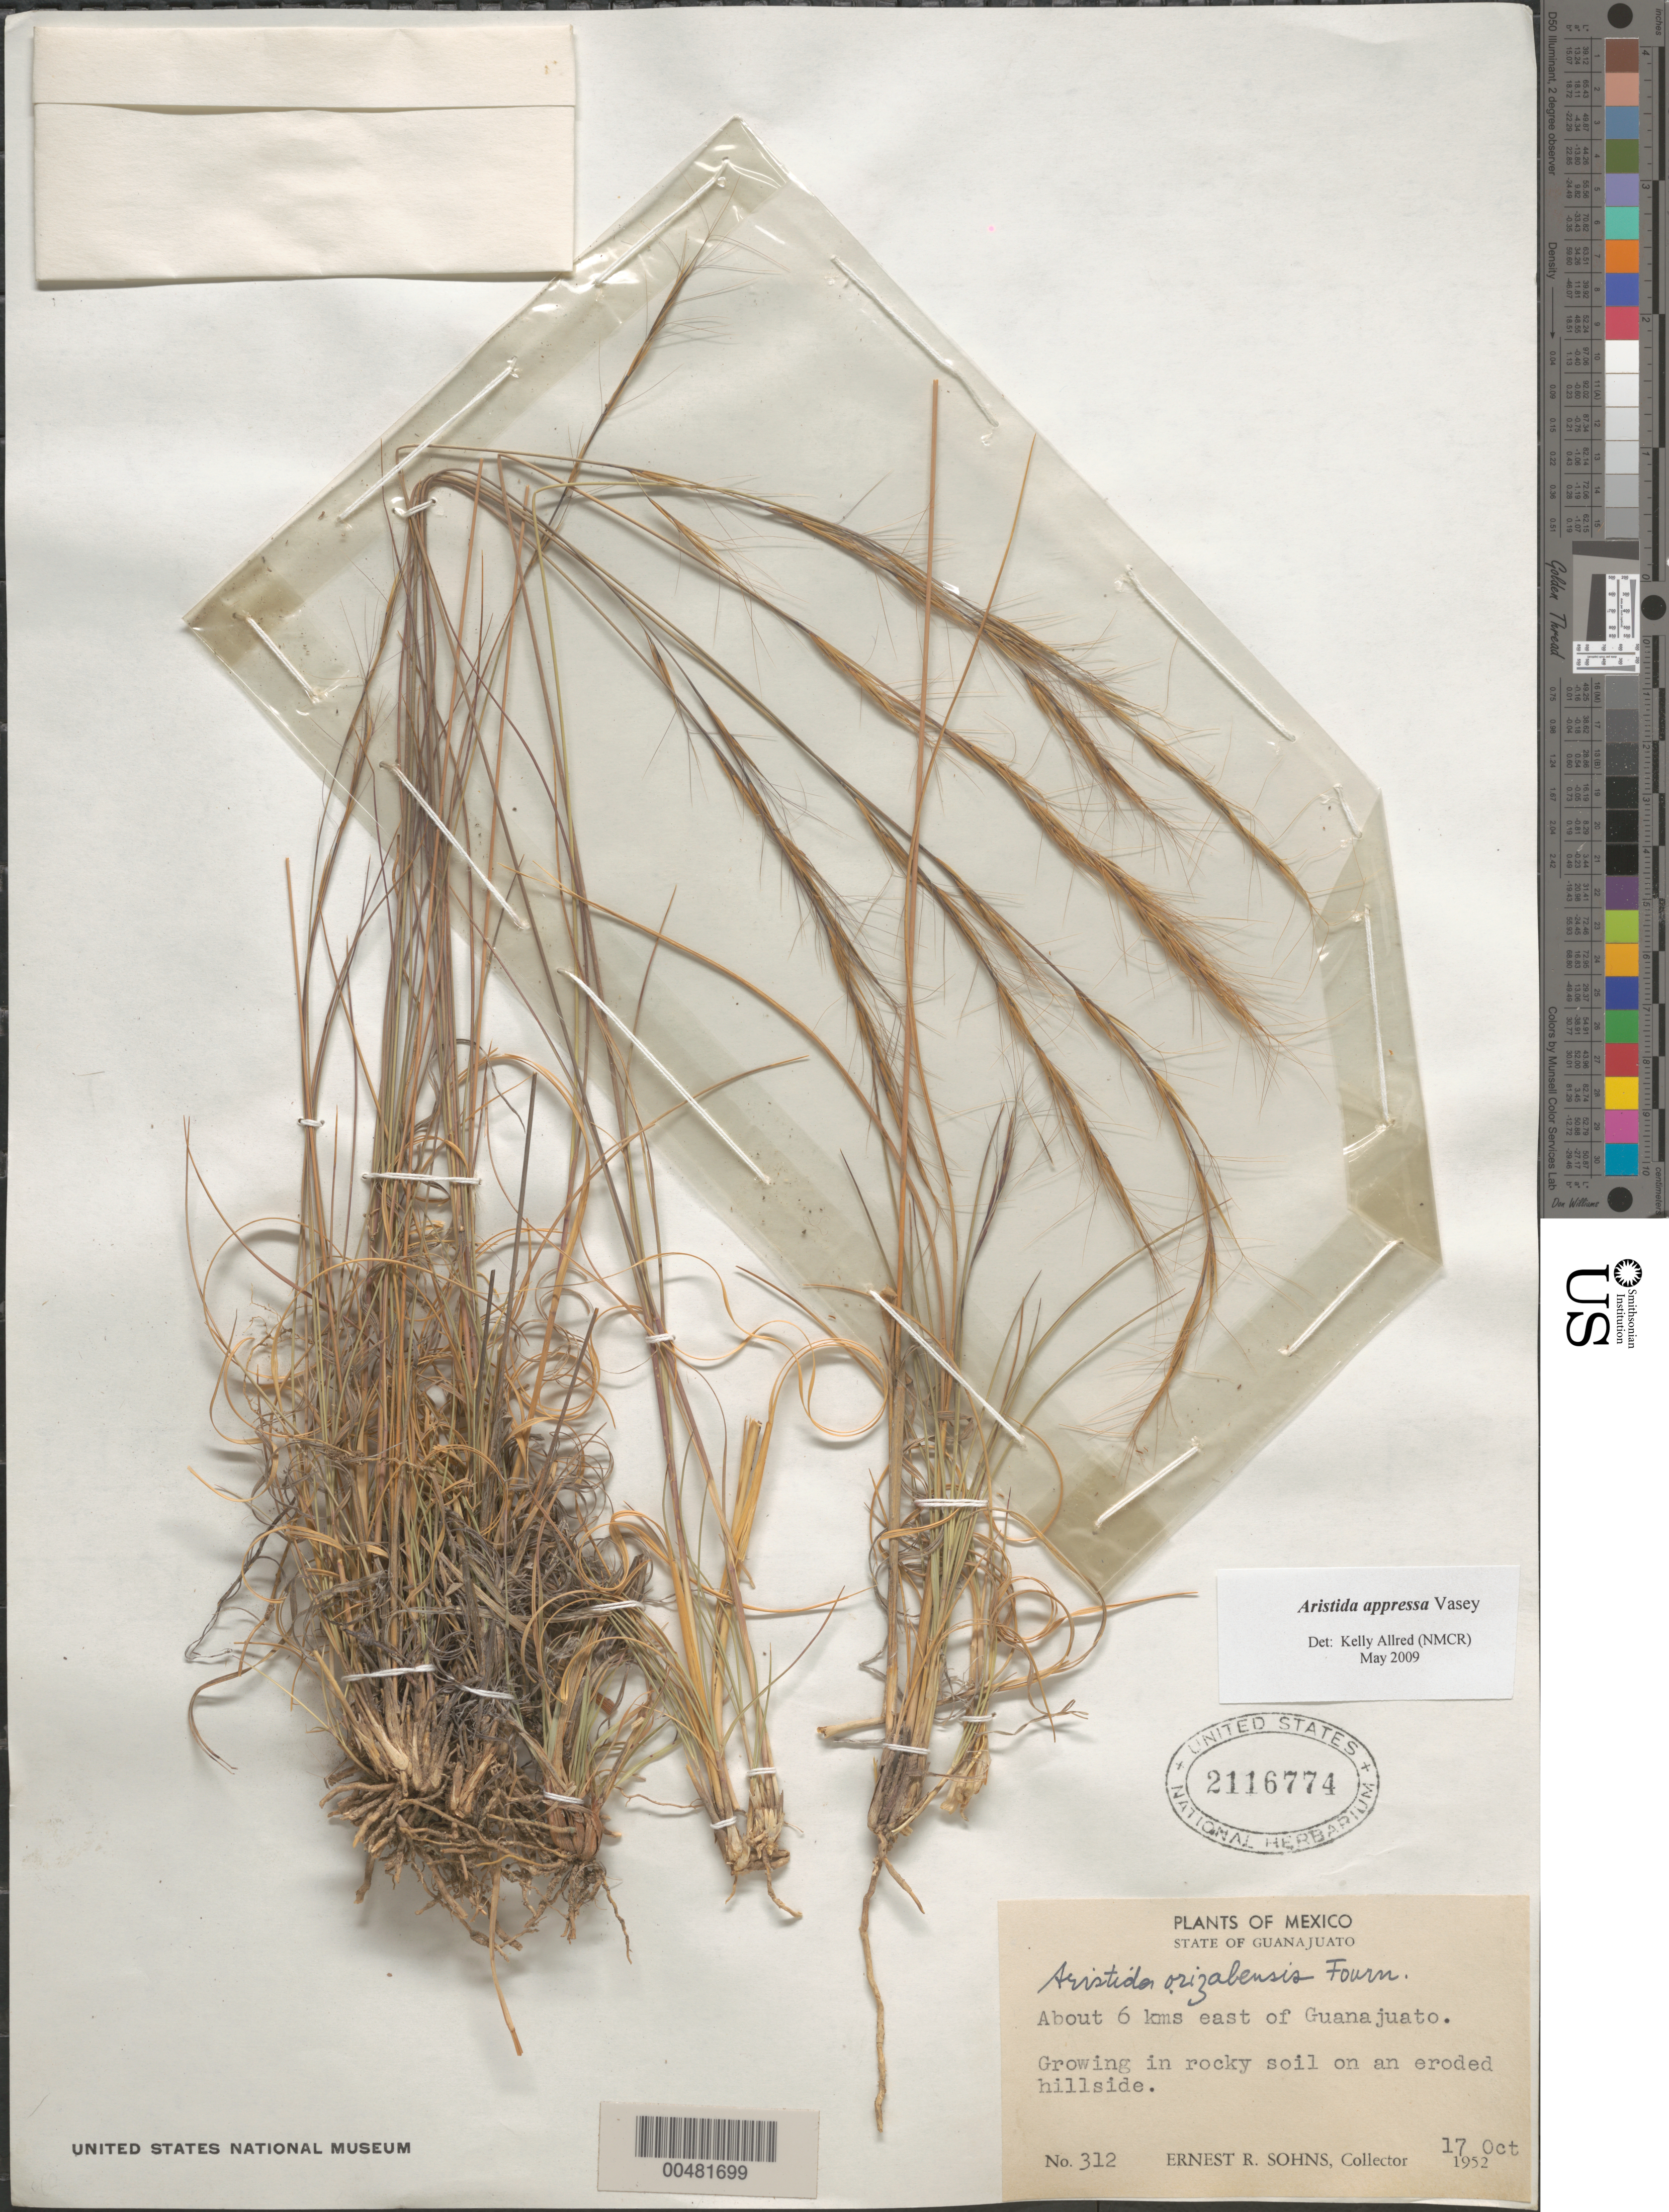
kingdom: Plantae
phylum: Tracheophyta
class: Liliopsida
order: Poales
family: Poaceae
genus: Aristida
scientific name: Aristida appressa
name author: Vasey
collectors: E. R. Sohns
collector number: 312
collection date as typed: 17 Oct 1952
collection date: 1952-10-17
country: Mexico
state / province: Guanajuato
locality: About 6 km E of Guanajuato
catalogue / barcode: US 2116774